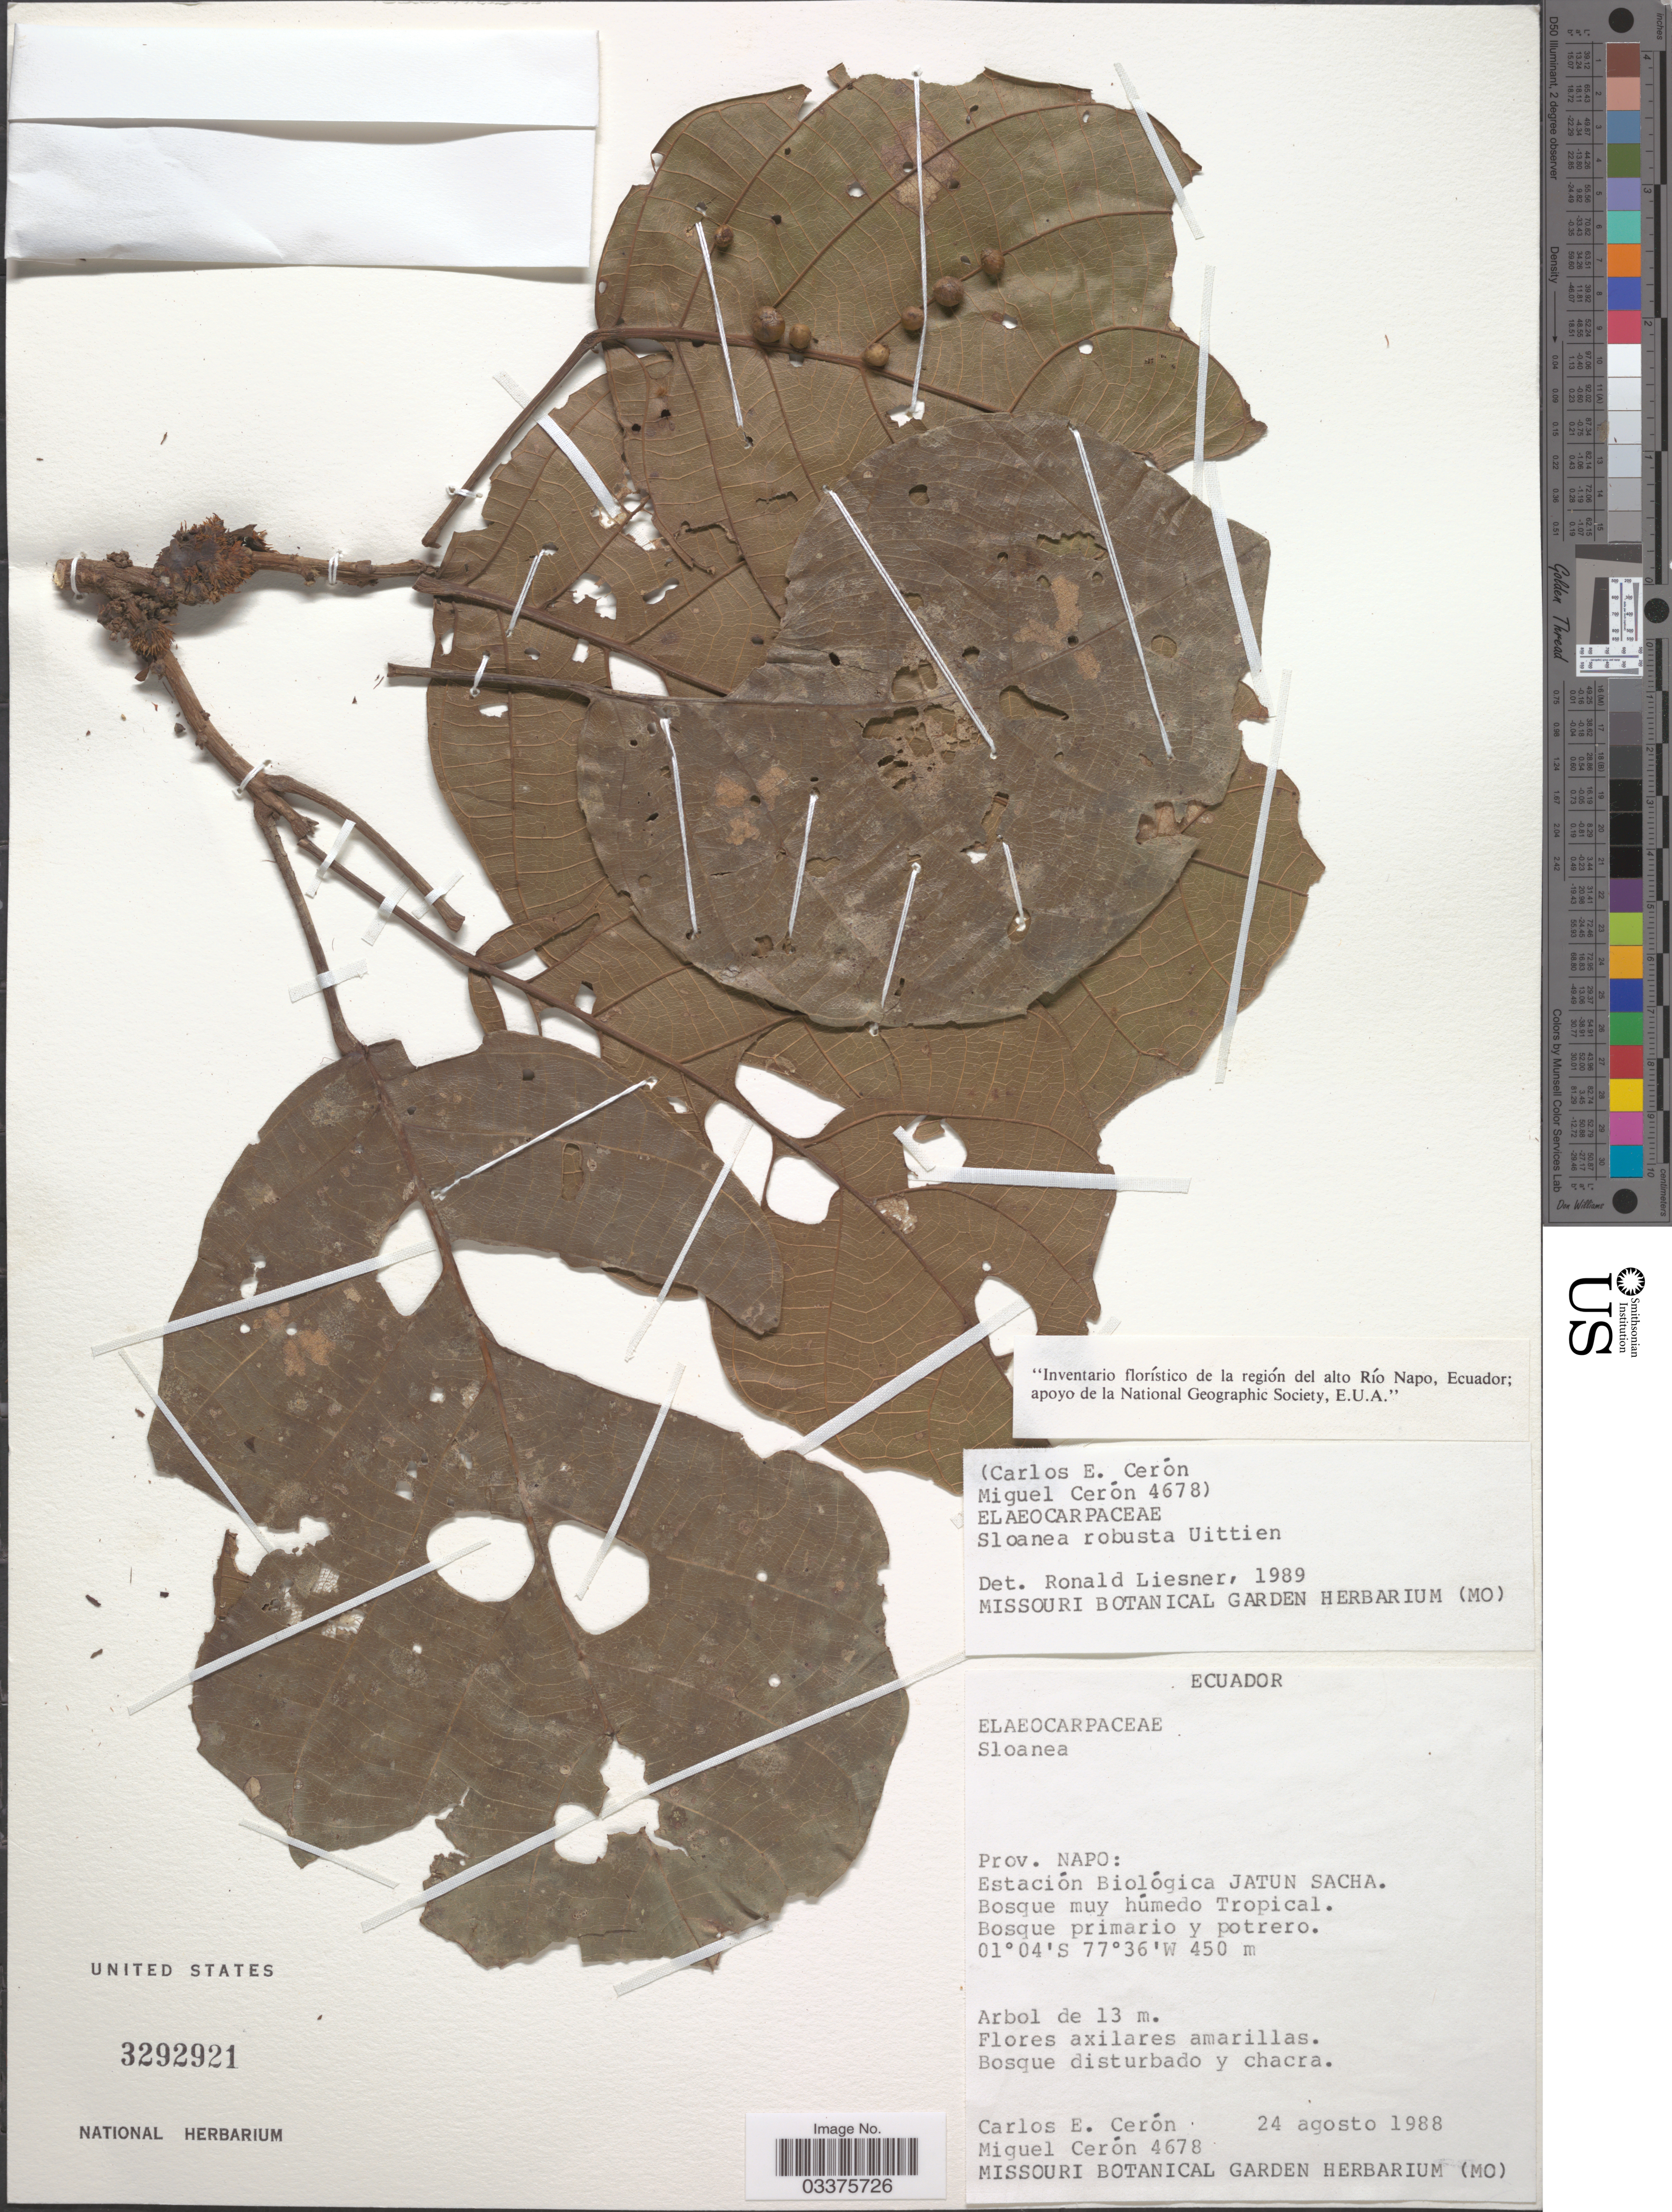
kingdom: Plantae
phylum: Tracheophyta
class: Magnoliopsida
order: Oxalidales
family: Elaeocarpaceae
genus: Sloanea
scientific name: Sloanea robusta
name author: Uittien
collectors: C. E. Cerón M. & M. Ceron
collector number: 4678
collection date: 1988-08-24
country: Ecuador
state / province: Napo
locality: Estación Biológica JATUN SACHA.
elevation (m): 450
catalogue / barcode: US 3292921